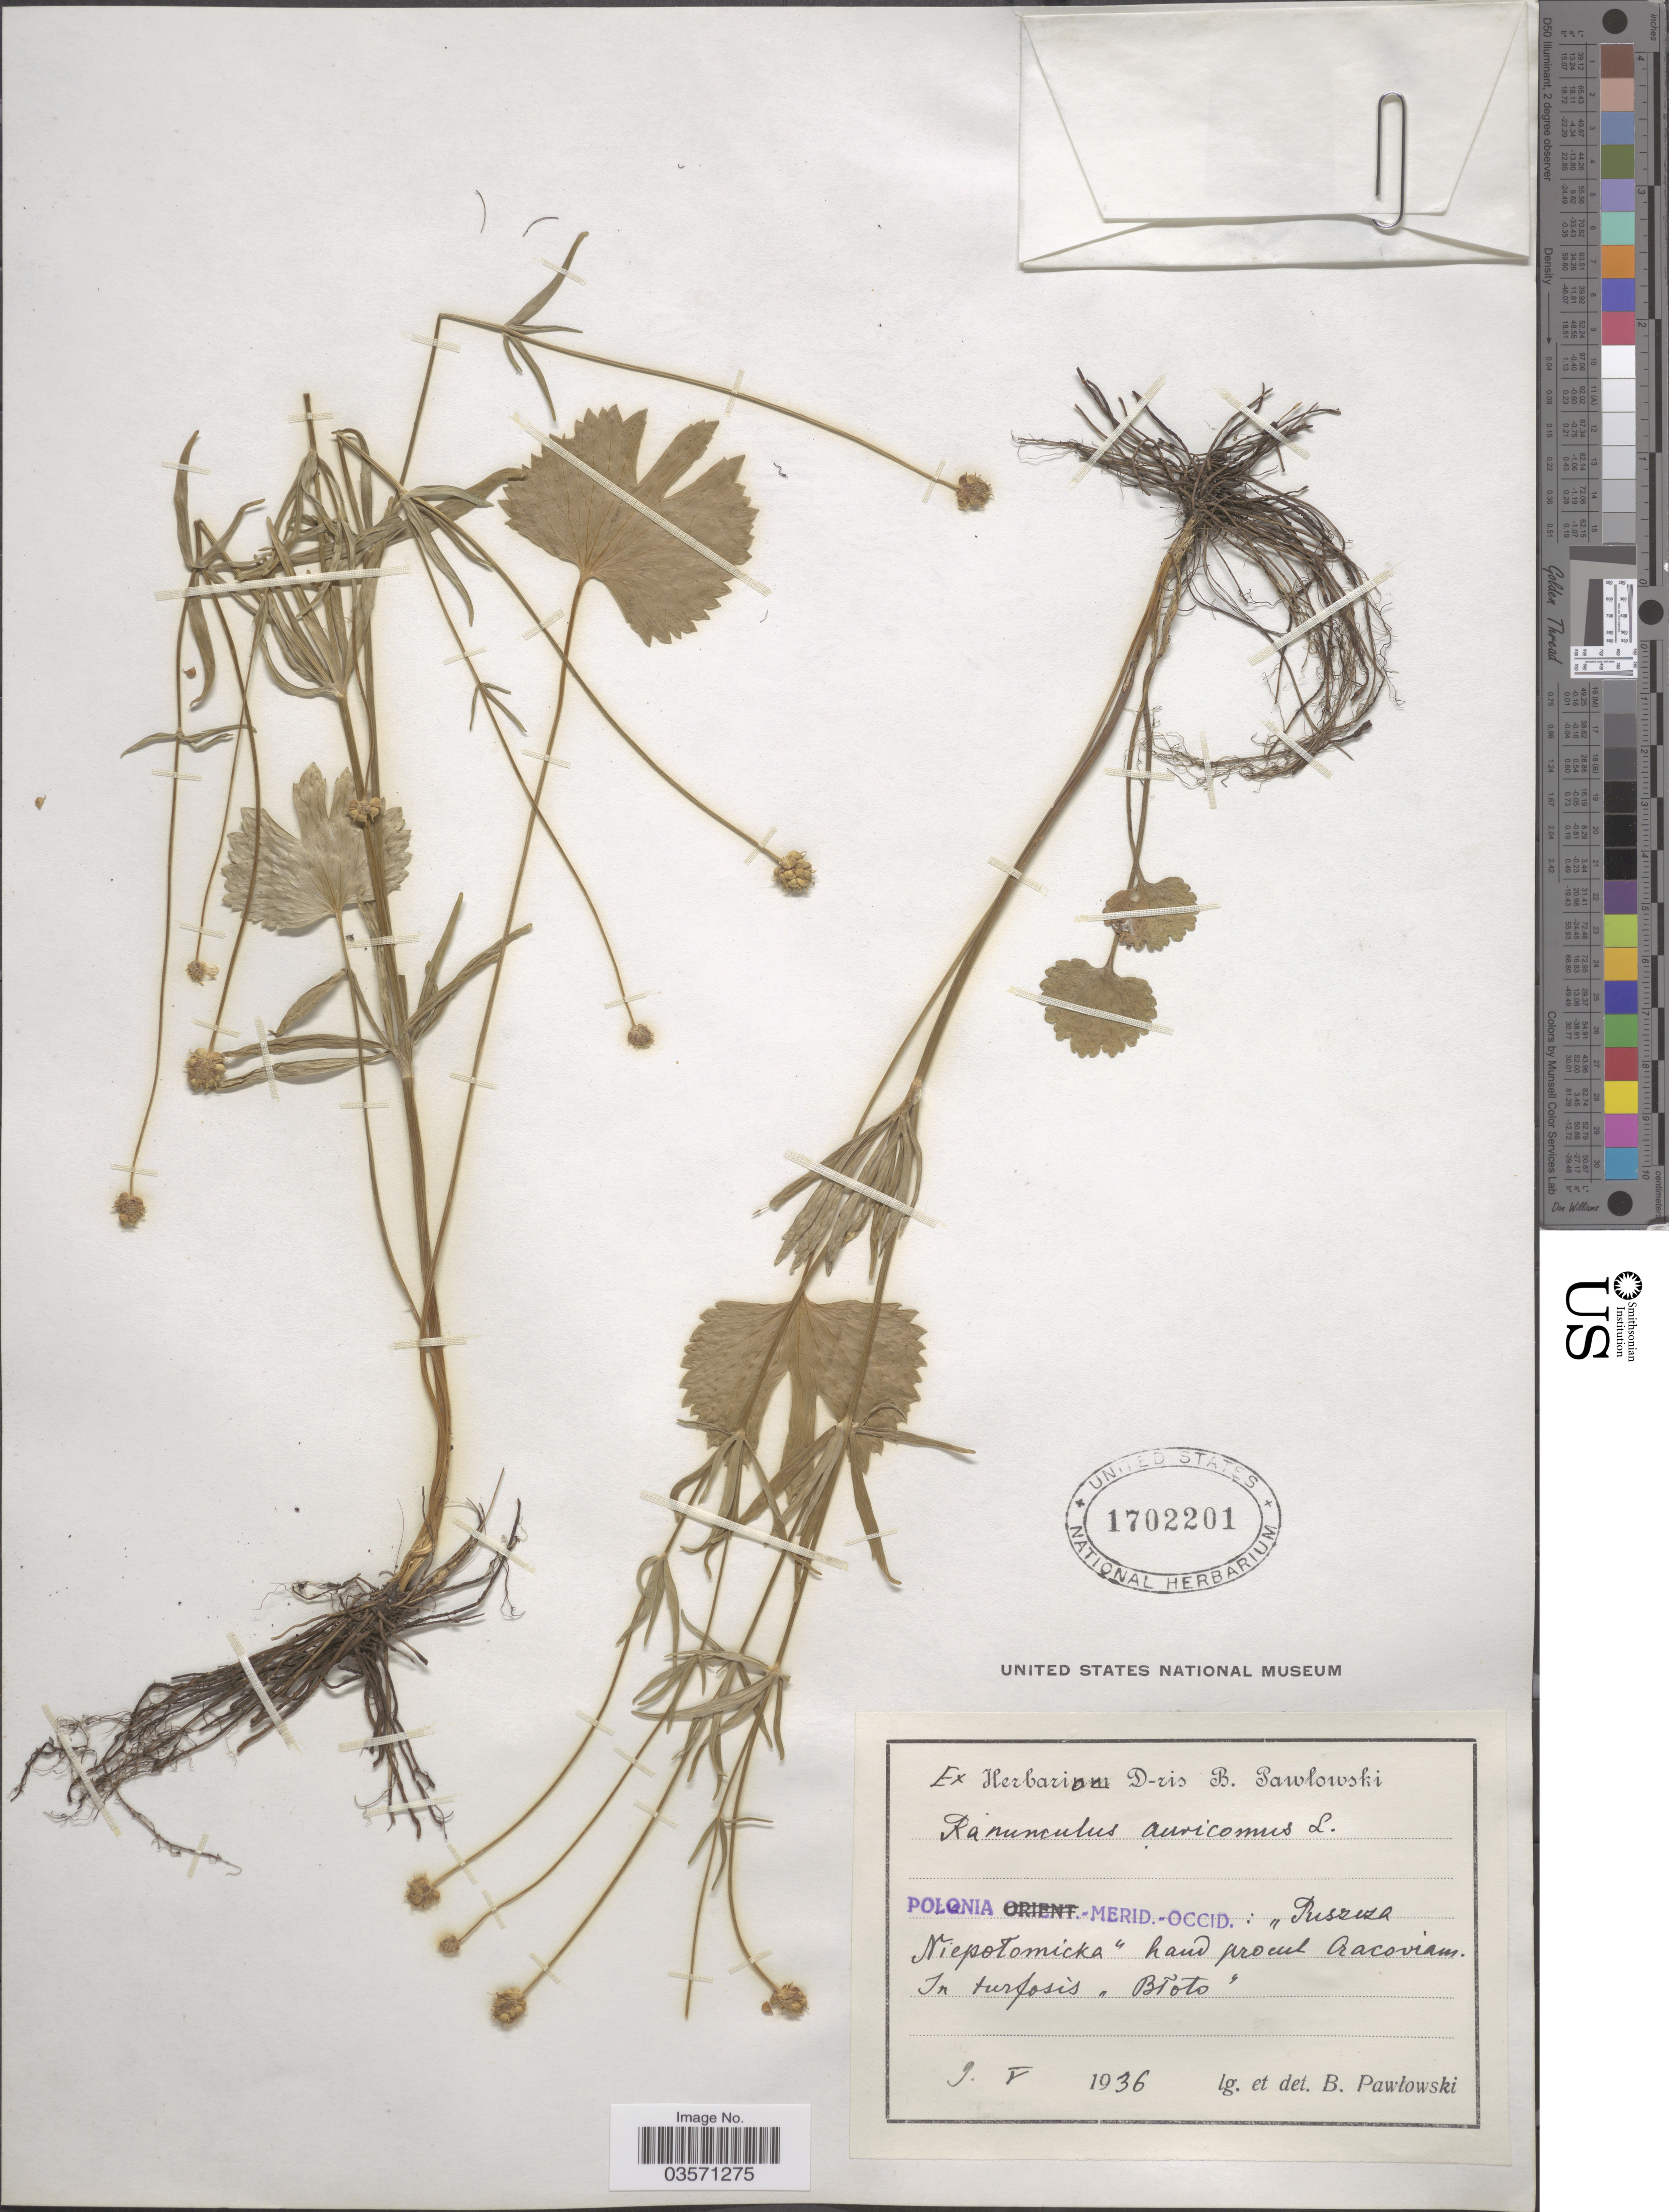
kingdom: Plantae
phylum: Tracheophyta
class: Magnoliopsida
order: Ranunculales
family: Ranunculaceae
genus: Ranunculus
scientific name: Ranunculus auricomus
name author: L.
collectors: B. Pawlowski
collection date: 1936-05-09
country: Poland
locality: Polonia -Merid.-Occid.: "Puszeza. Niepotomicka" haud proul Cracoviam. In turfosis "Btoto". [interpreted]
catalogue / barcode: US 1702201